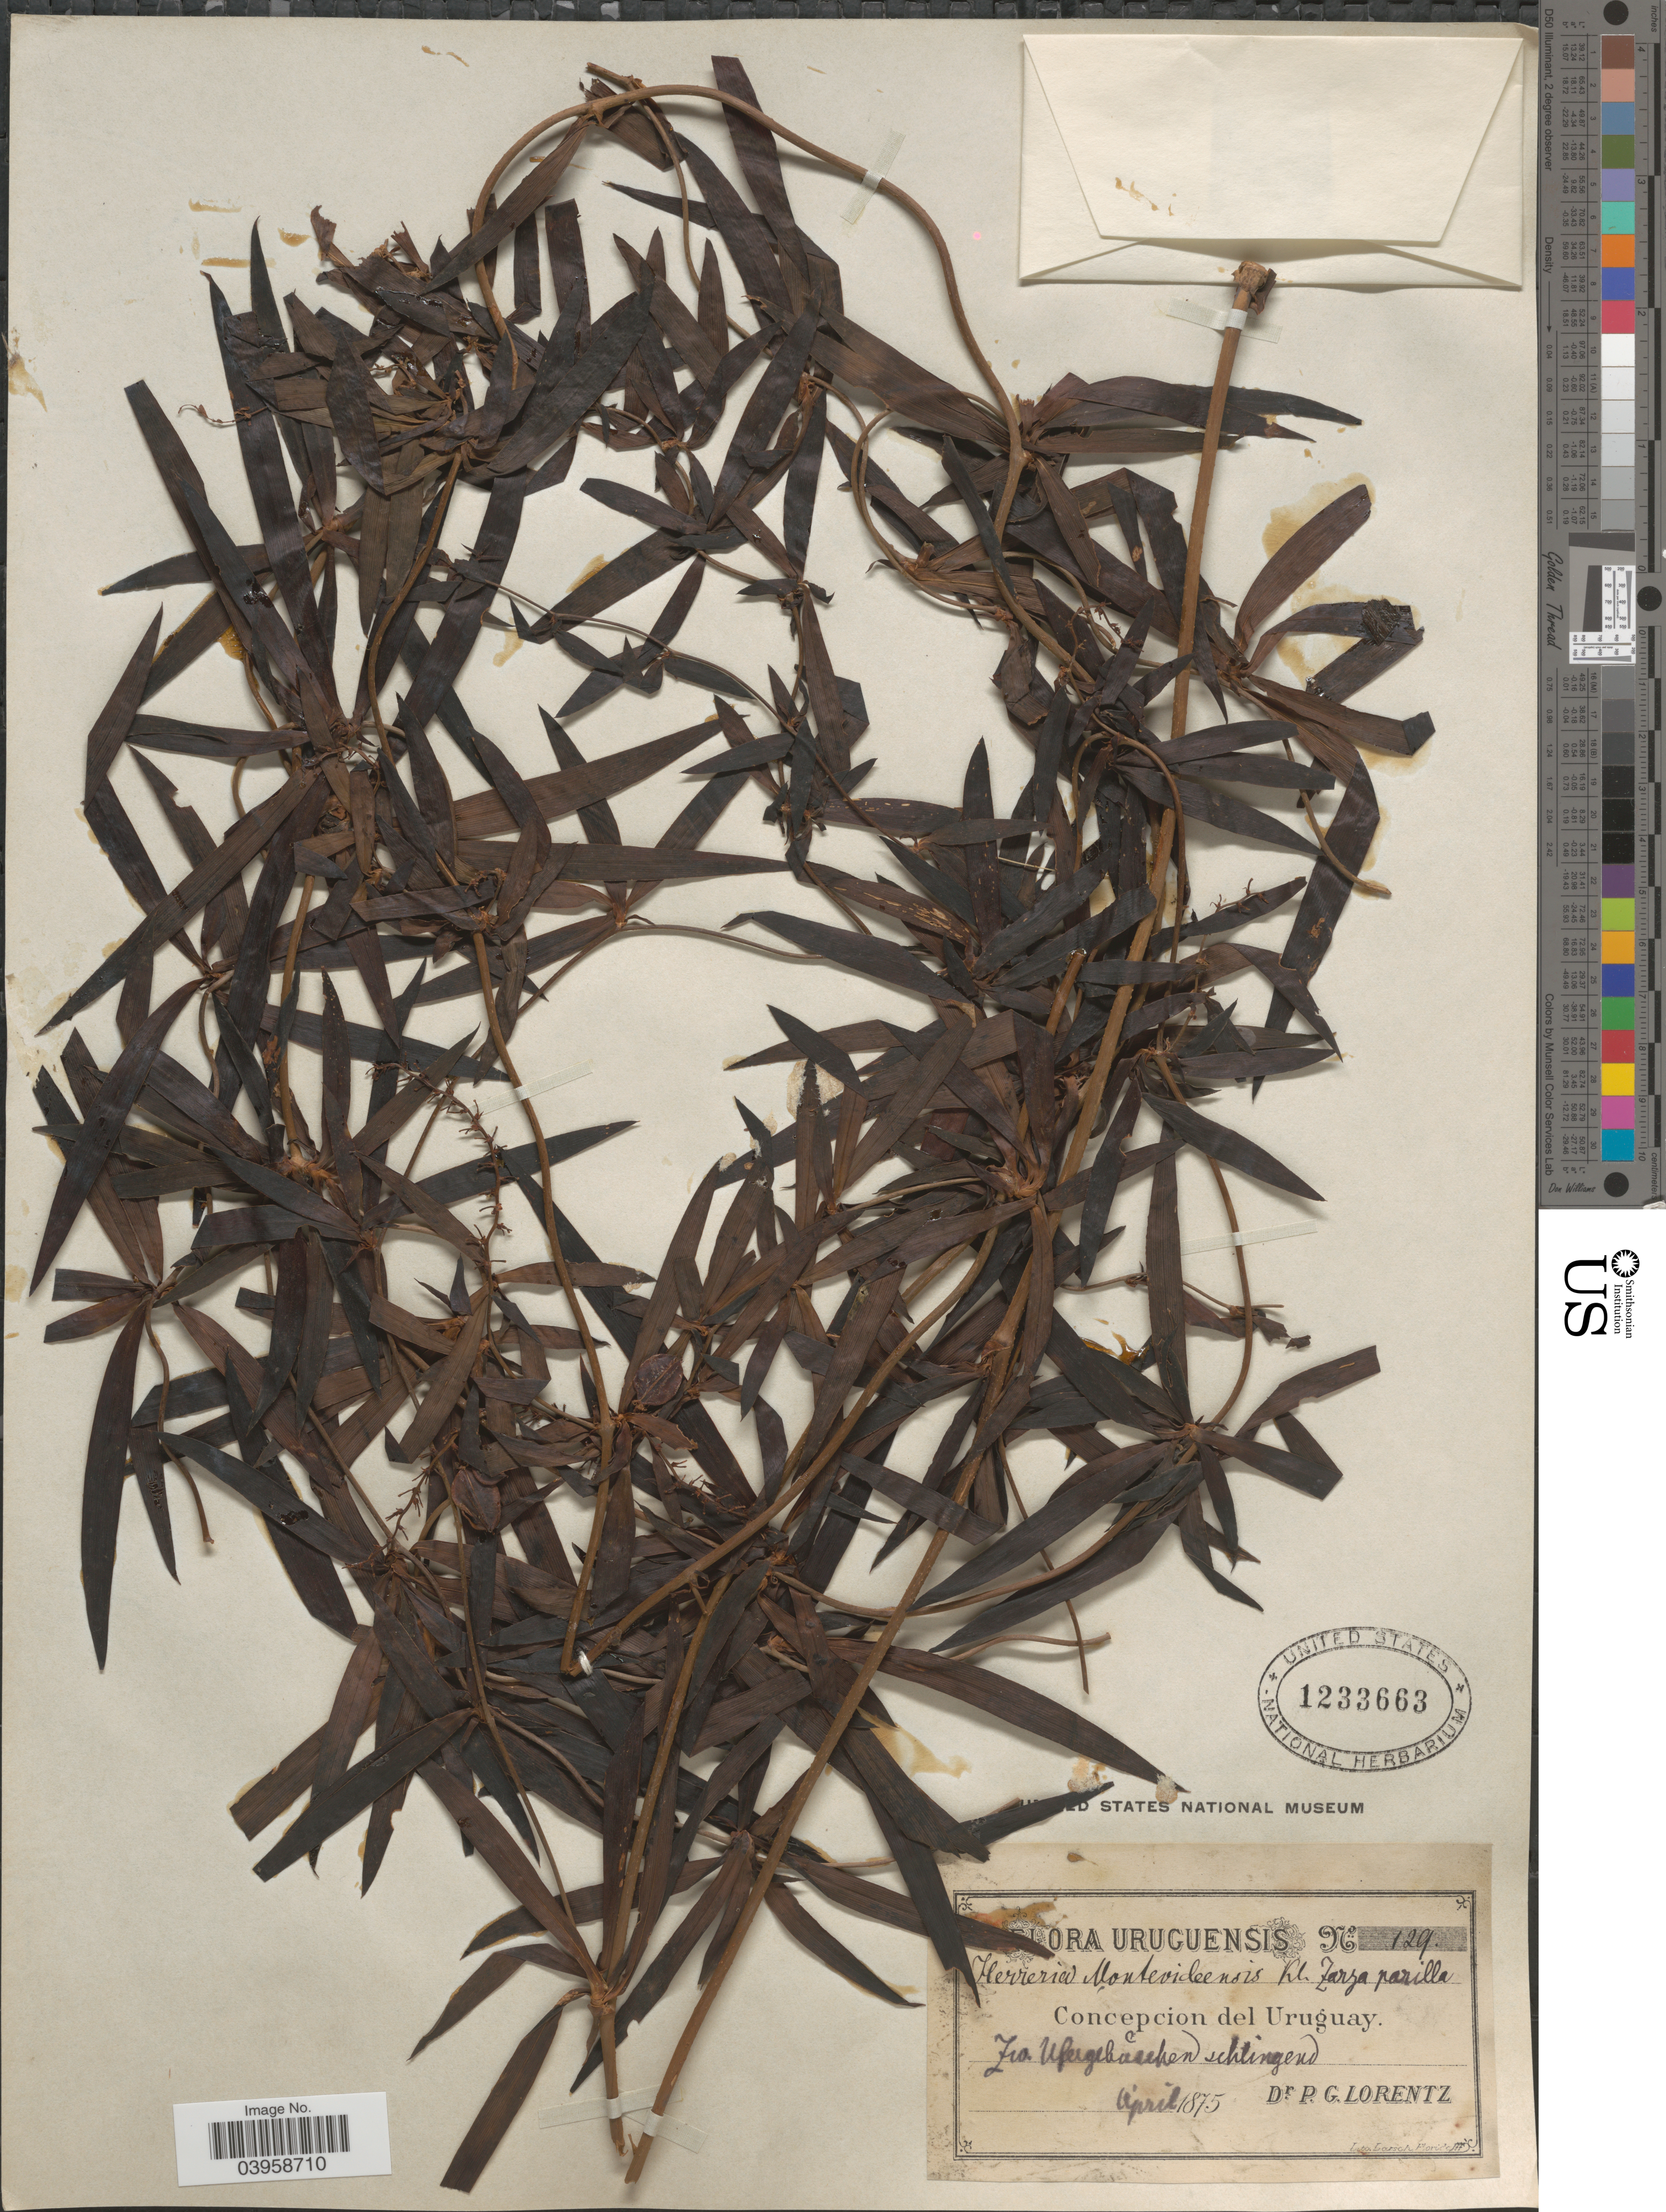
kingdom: Plantae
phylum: Tracheophyta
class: Liliopsida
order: Asparagales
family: Asparagaceae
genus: Herreria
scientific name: Herreria montevidensis var. montevidensis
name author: Klotzsch ex Griseb.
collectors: P. G. Lorentz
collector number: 129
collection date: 1875-04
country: Paraguay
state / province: Concepcion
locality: Concepcion del Uruguay.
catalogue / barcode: US 1233663